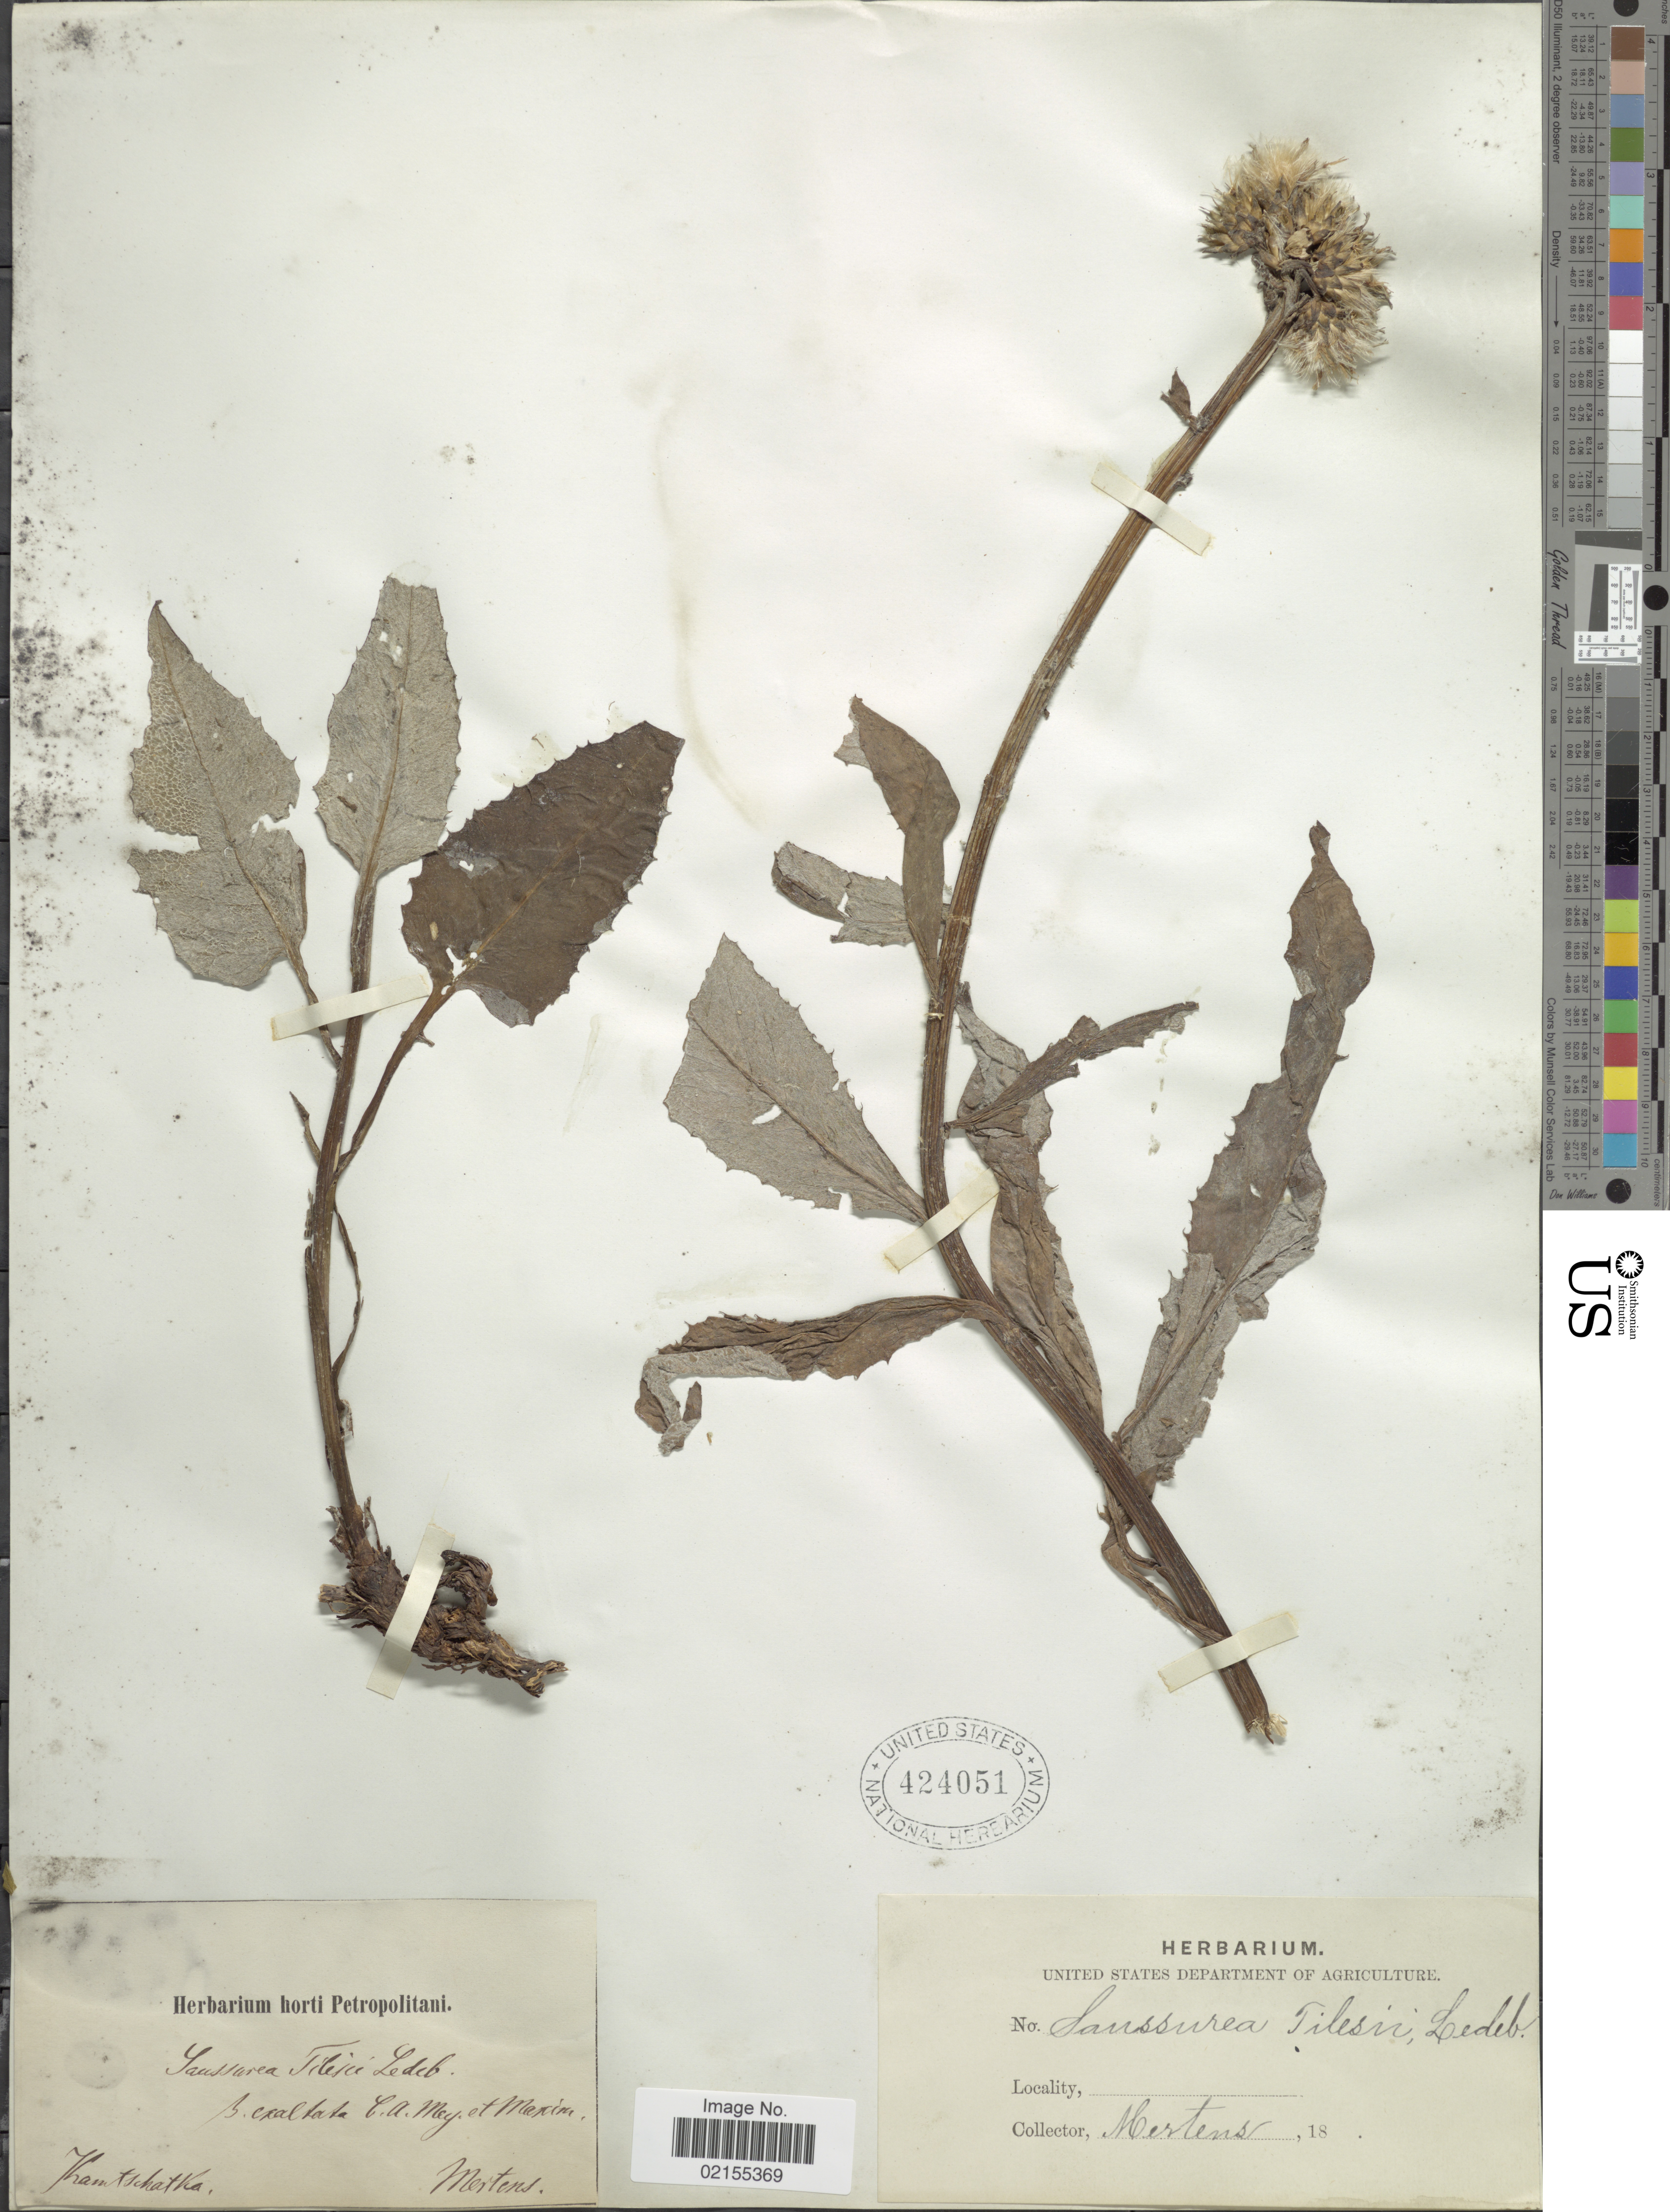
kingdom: Plantae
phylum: Tracheophyta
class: Magnoliopsida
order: Asterales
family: Asteraceae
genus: Saussurea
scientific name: Saussurea tilesii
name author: Ledeb.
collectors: -- Mertens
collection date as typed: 18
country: Russian Federation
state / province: Kamchatka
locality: Kamtschatka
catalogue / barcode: US 424051